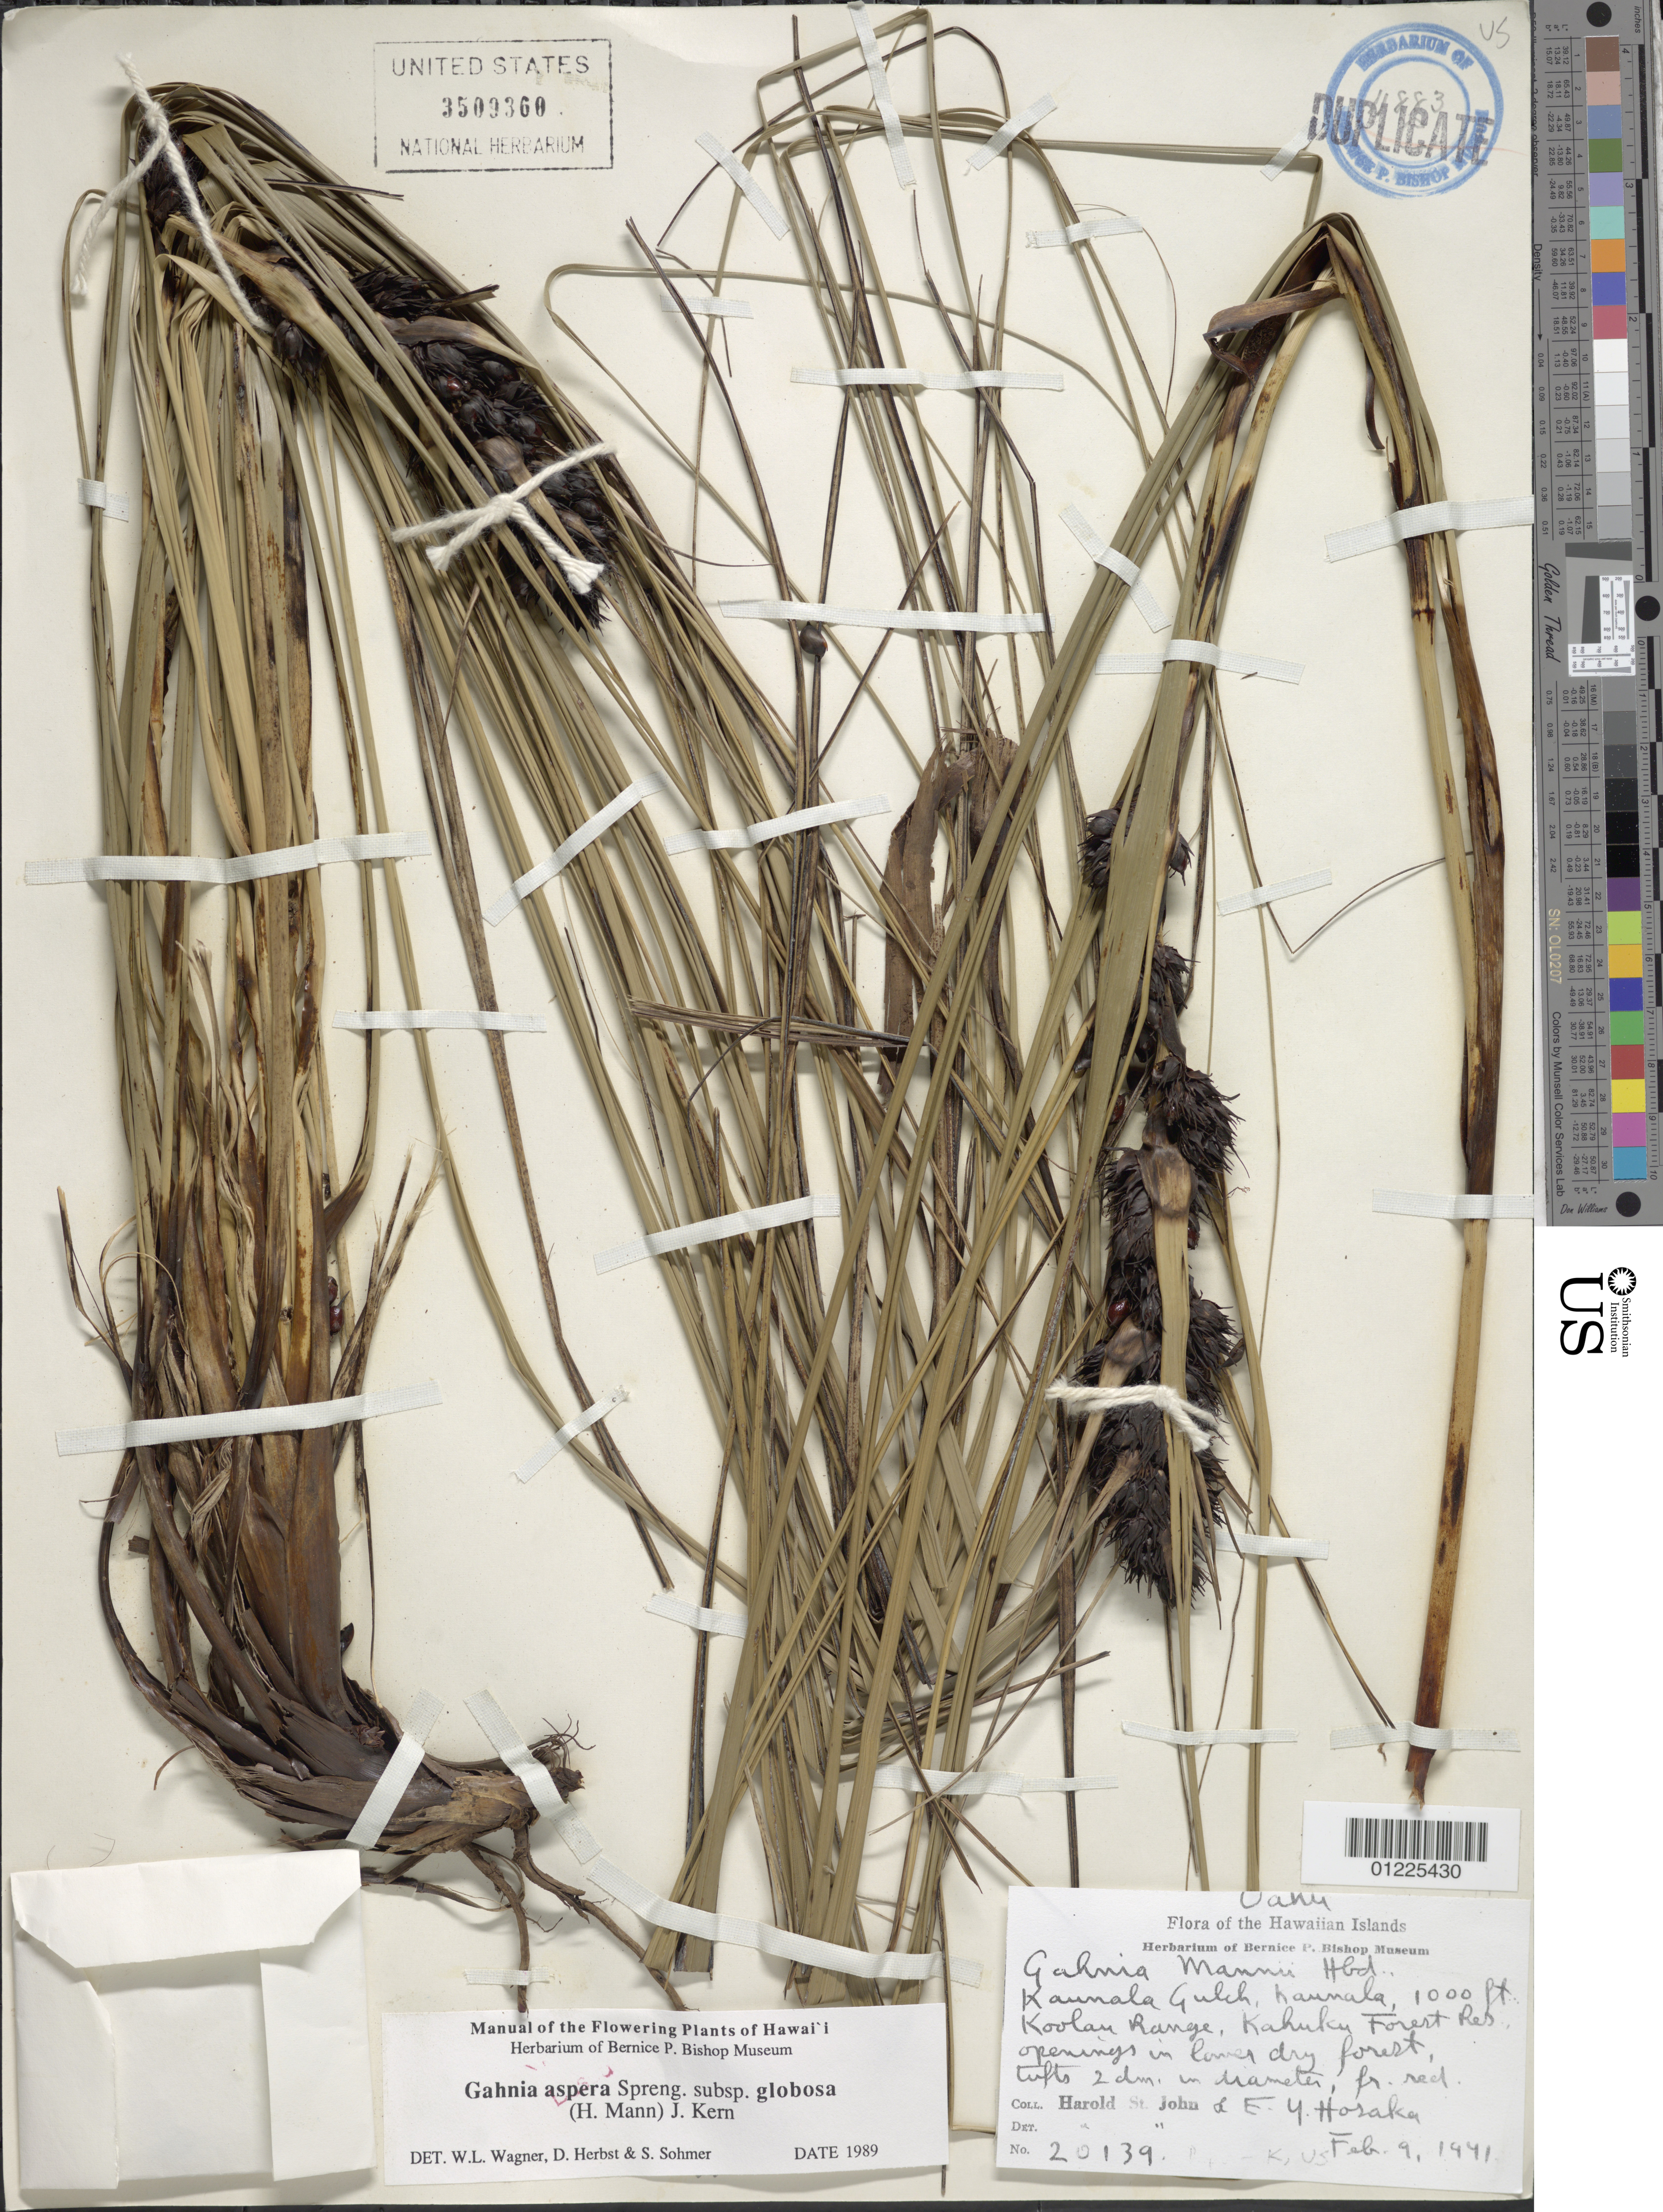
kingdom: Plantae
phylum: Tracheophyta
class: Liliopsida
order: Poales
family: Cyperaceae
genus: Gahnia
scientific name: Gahnia aspera subsp. globosa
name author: (H. Mann) J. Kern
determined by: Herbst, D. R.; Sohmer, S. H.; Wagner, W. L.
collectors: H. St. John & E. Y. Hosaka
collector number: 20139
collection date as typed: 9 Feb 1941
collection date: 1941-02-09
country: United States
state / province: Hawaii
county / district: Honolulu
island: Oahu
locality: Kaunala Gulch, Kaunala. Koolau range, Kahuku Forest Reserve, lower forest.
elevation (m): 305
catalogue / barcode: US 3509360